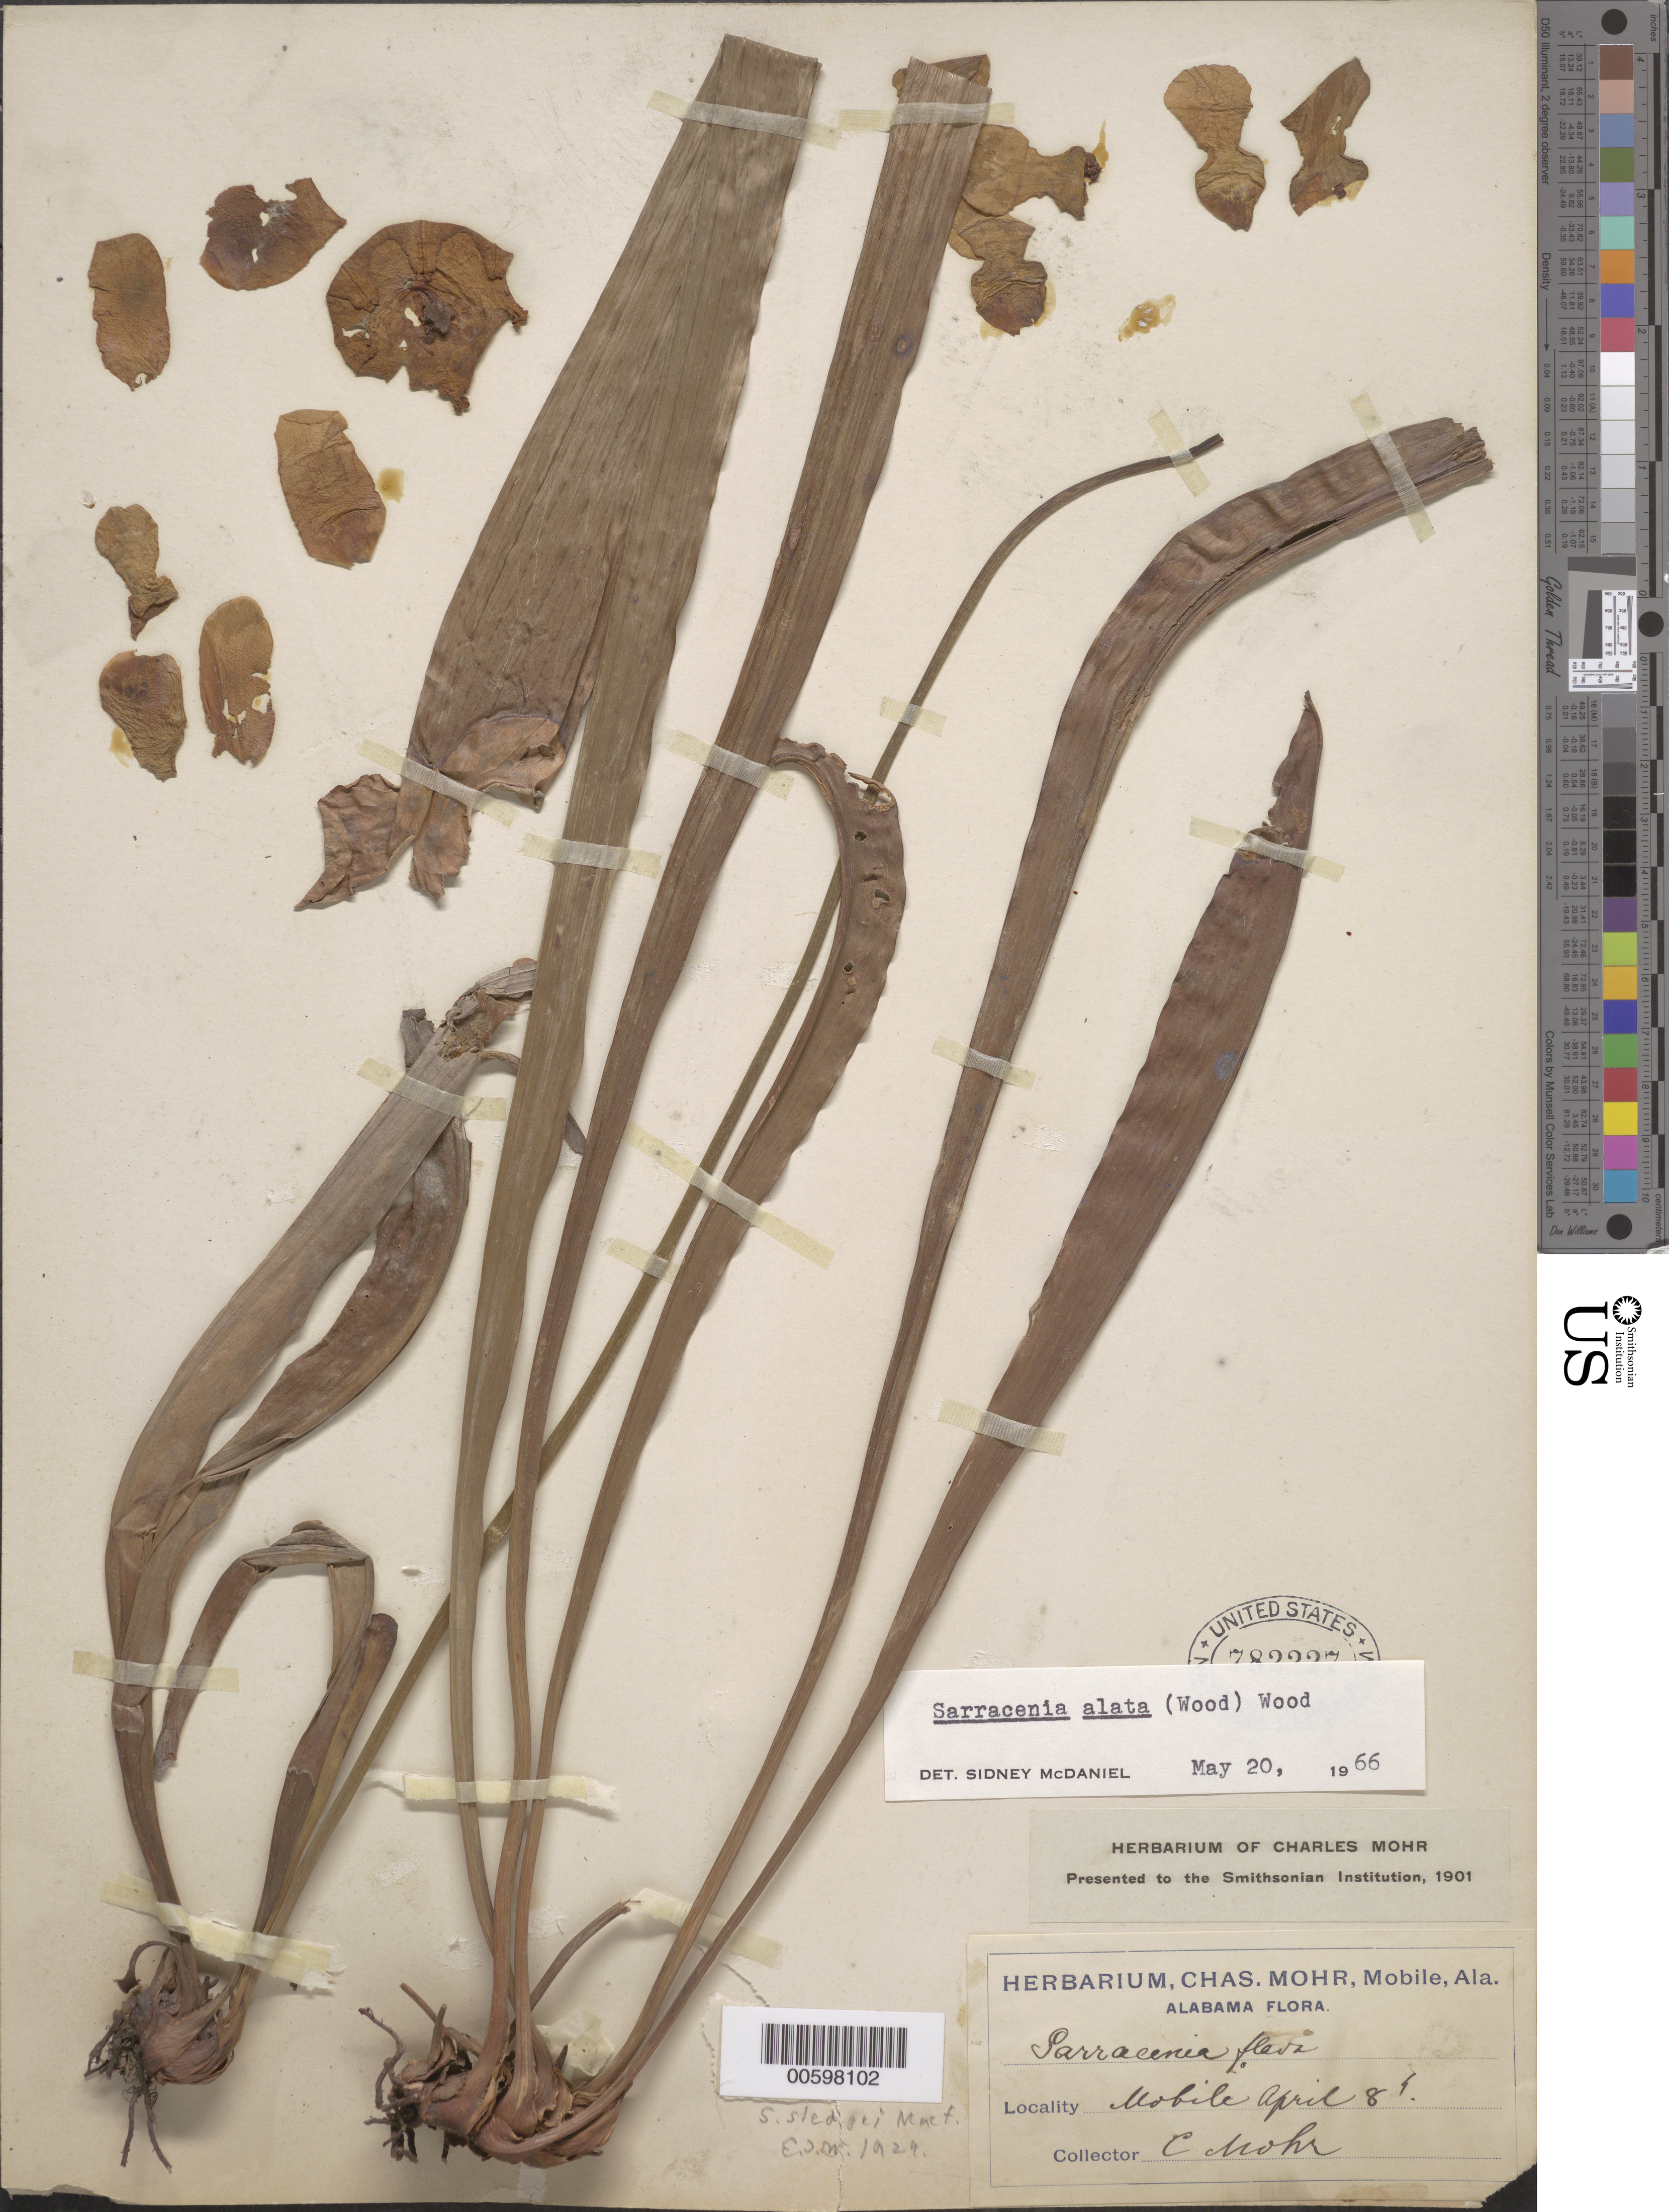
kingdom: Plantae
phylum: Tracheophyta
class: Magnoliopsida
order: Ericales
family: Sarraceniaceae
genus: Sarracenia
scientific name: Sarracenia alata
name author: (Alph. Wood) Alph. Wood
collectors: C. T. Mohr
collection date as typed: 08 Apr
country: United States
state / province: Alabama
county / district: Mobile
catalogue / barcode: US 782227